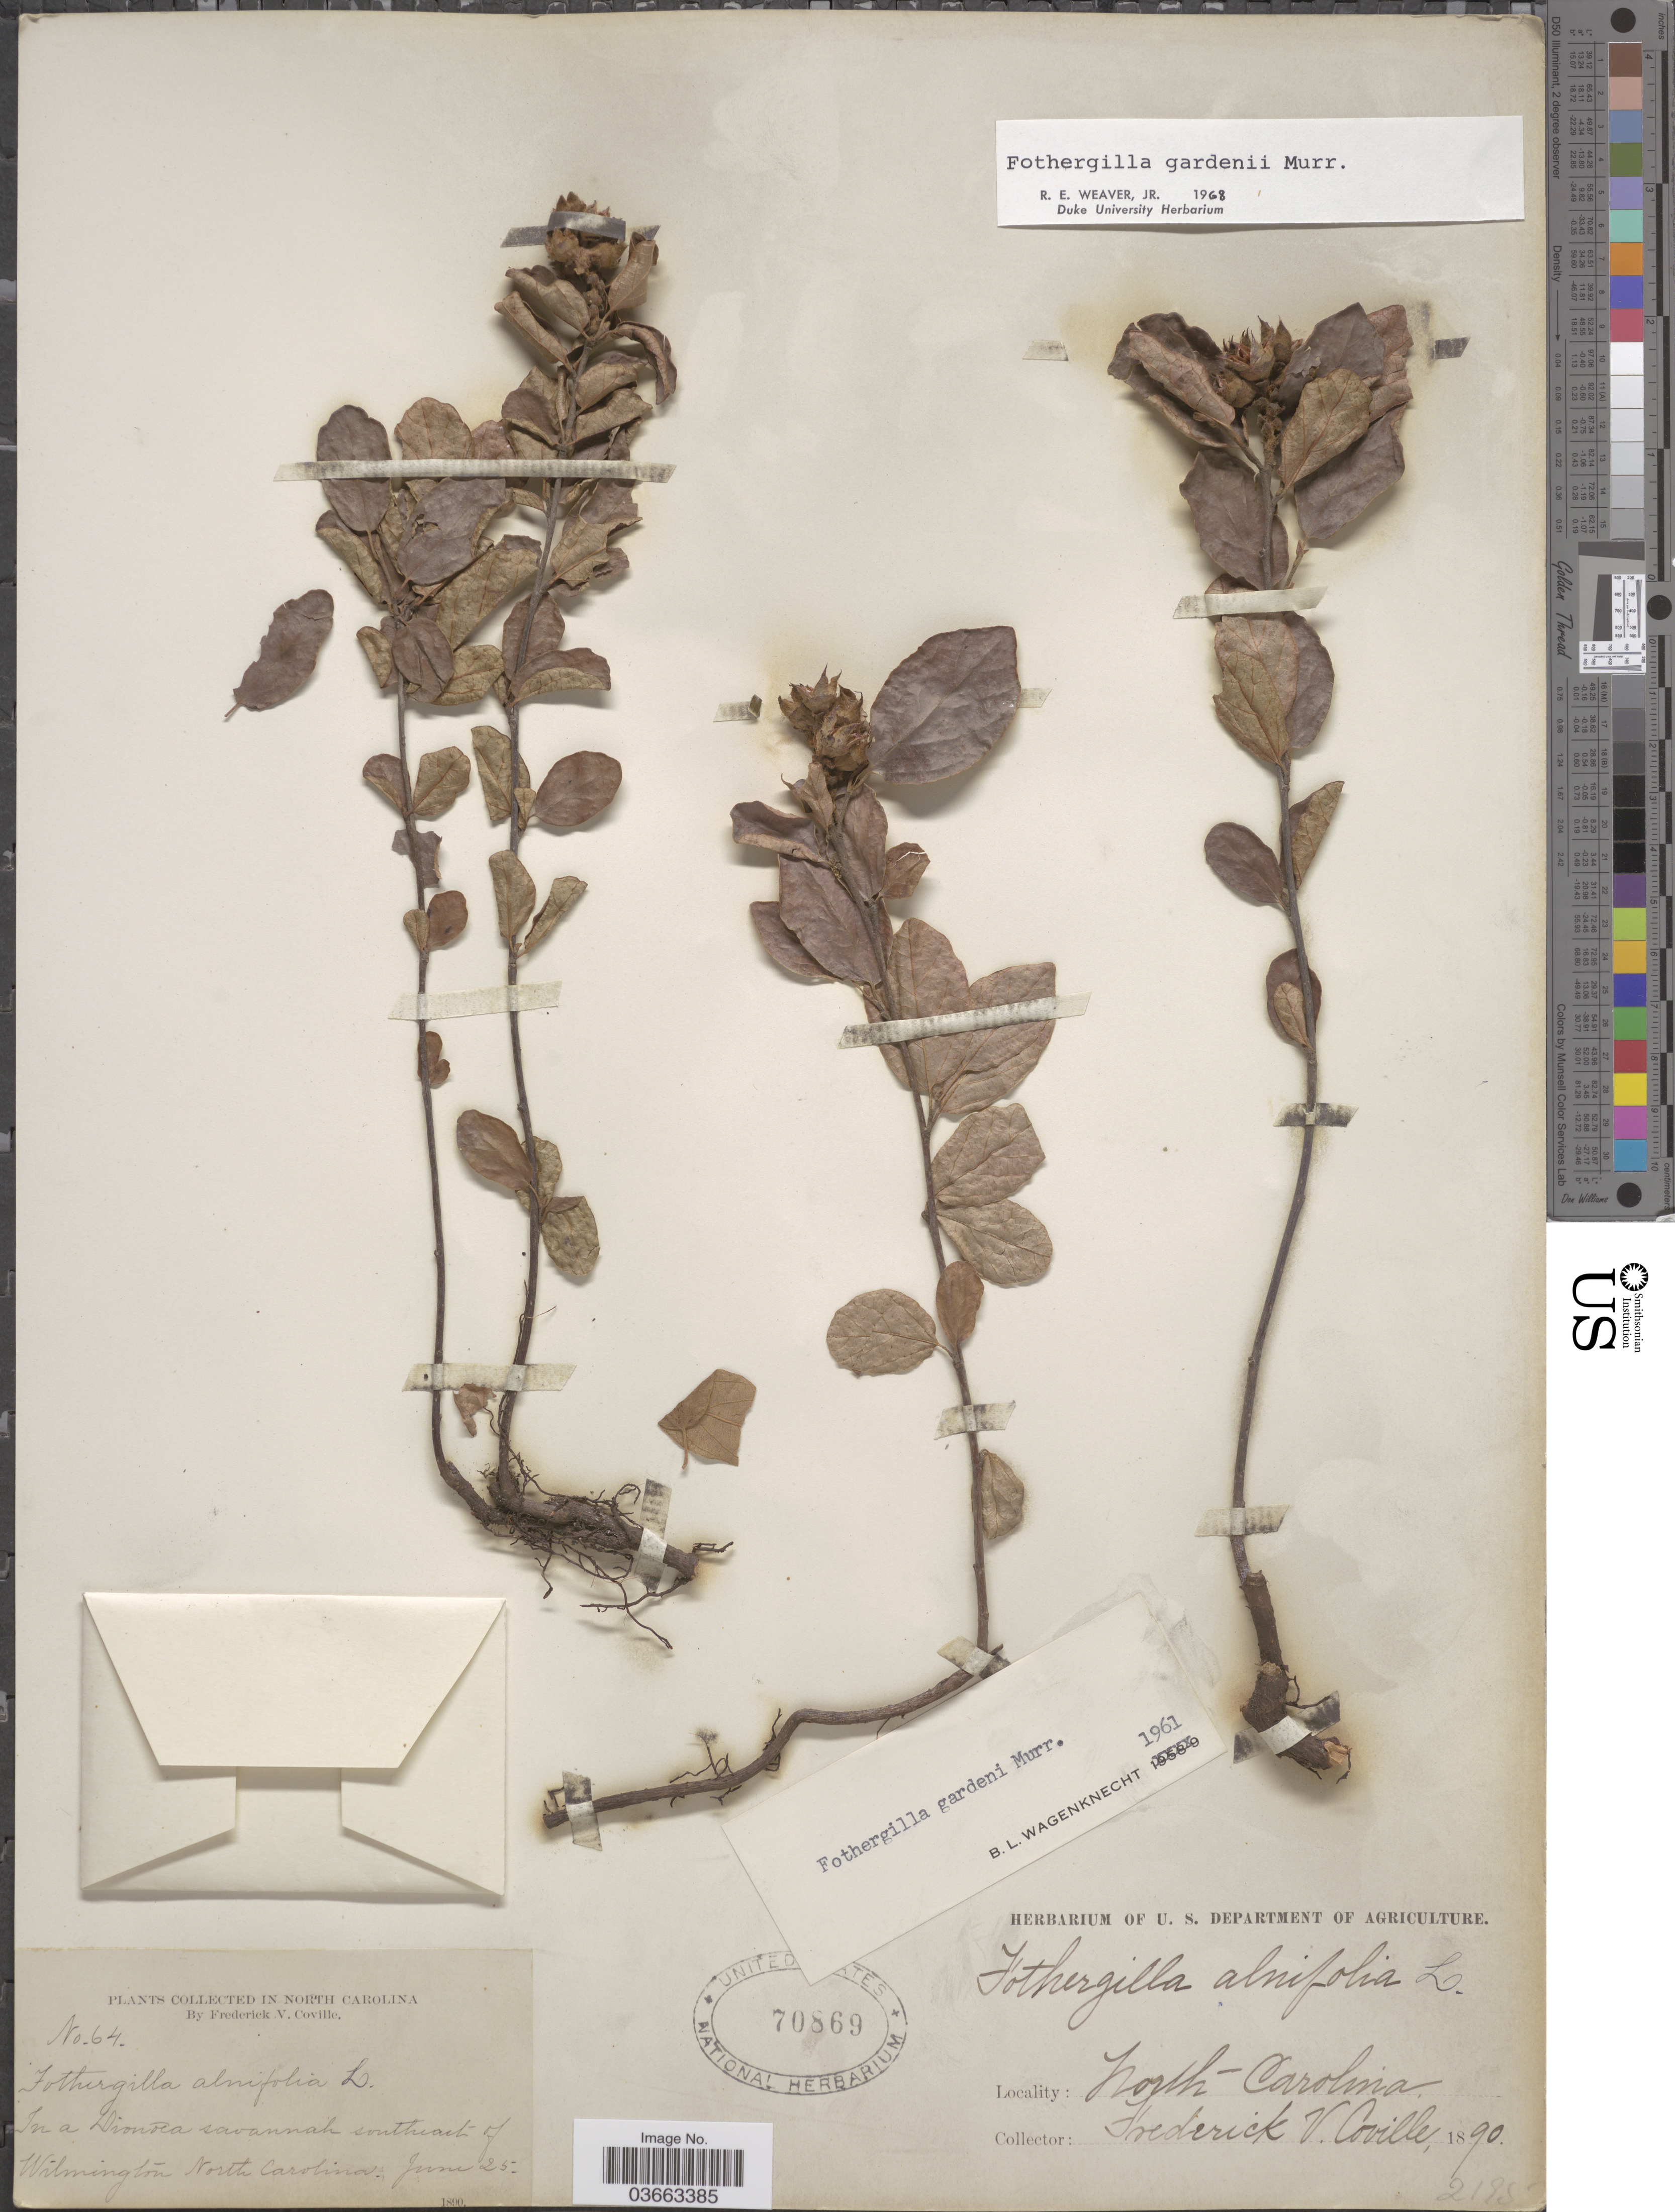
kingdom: Plantae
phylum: Tracheophyta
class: Magnoliopsida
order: Saxifragales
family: Hamamelidaceae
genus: Fothergilla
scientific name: Fothergilla gardenii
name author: L.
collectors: F. V. Coville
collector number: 64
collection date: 1890-06-25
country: United States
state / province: North Carolina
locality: In a Dionoea* savannah southeast of Wilmington.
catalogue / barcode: US 70869